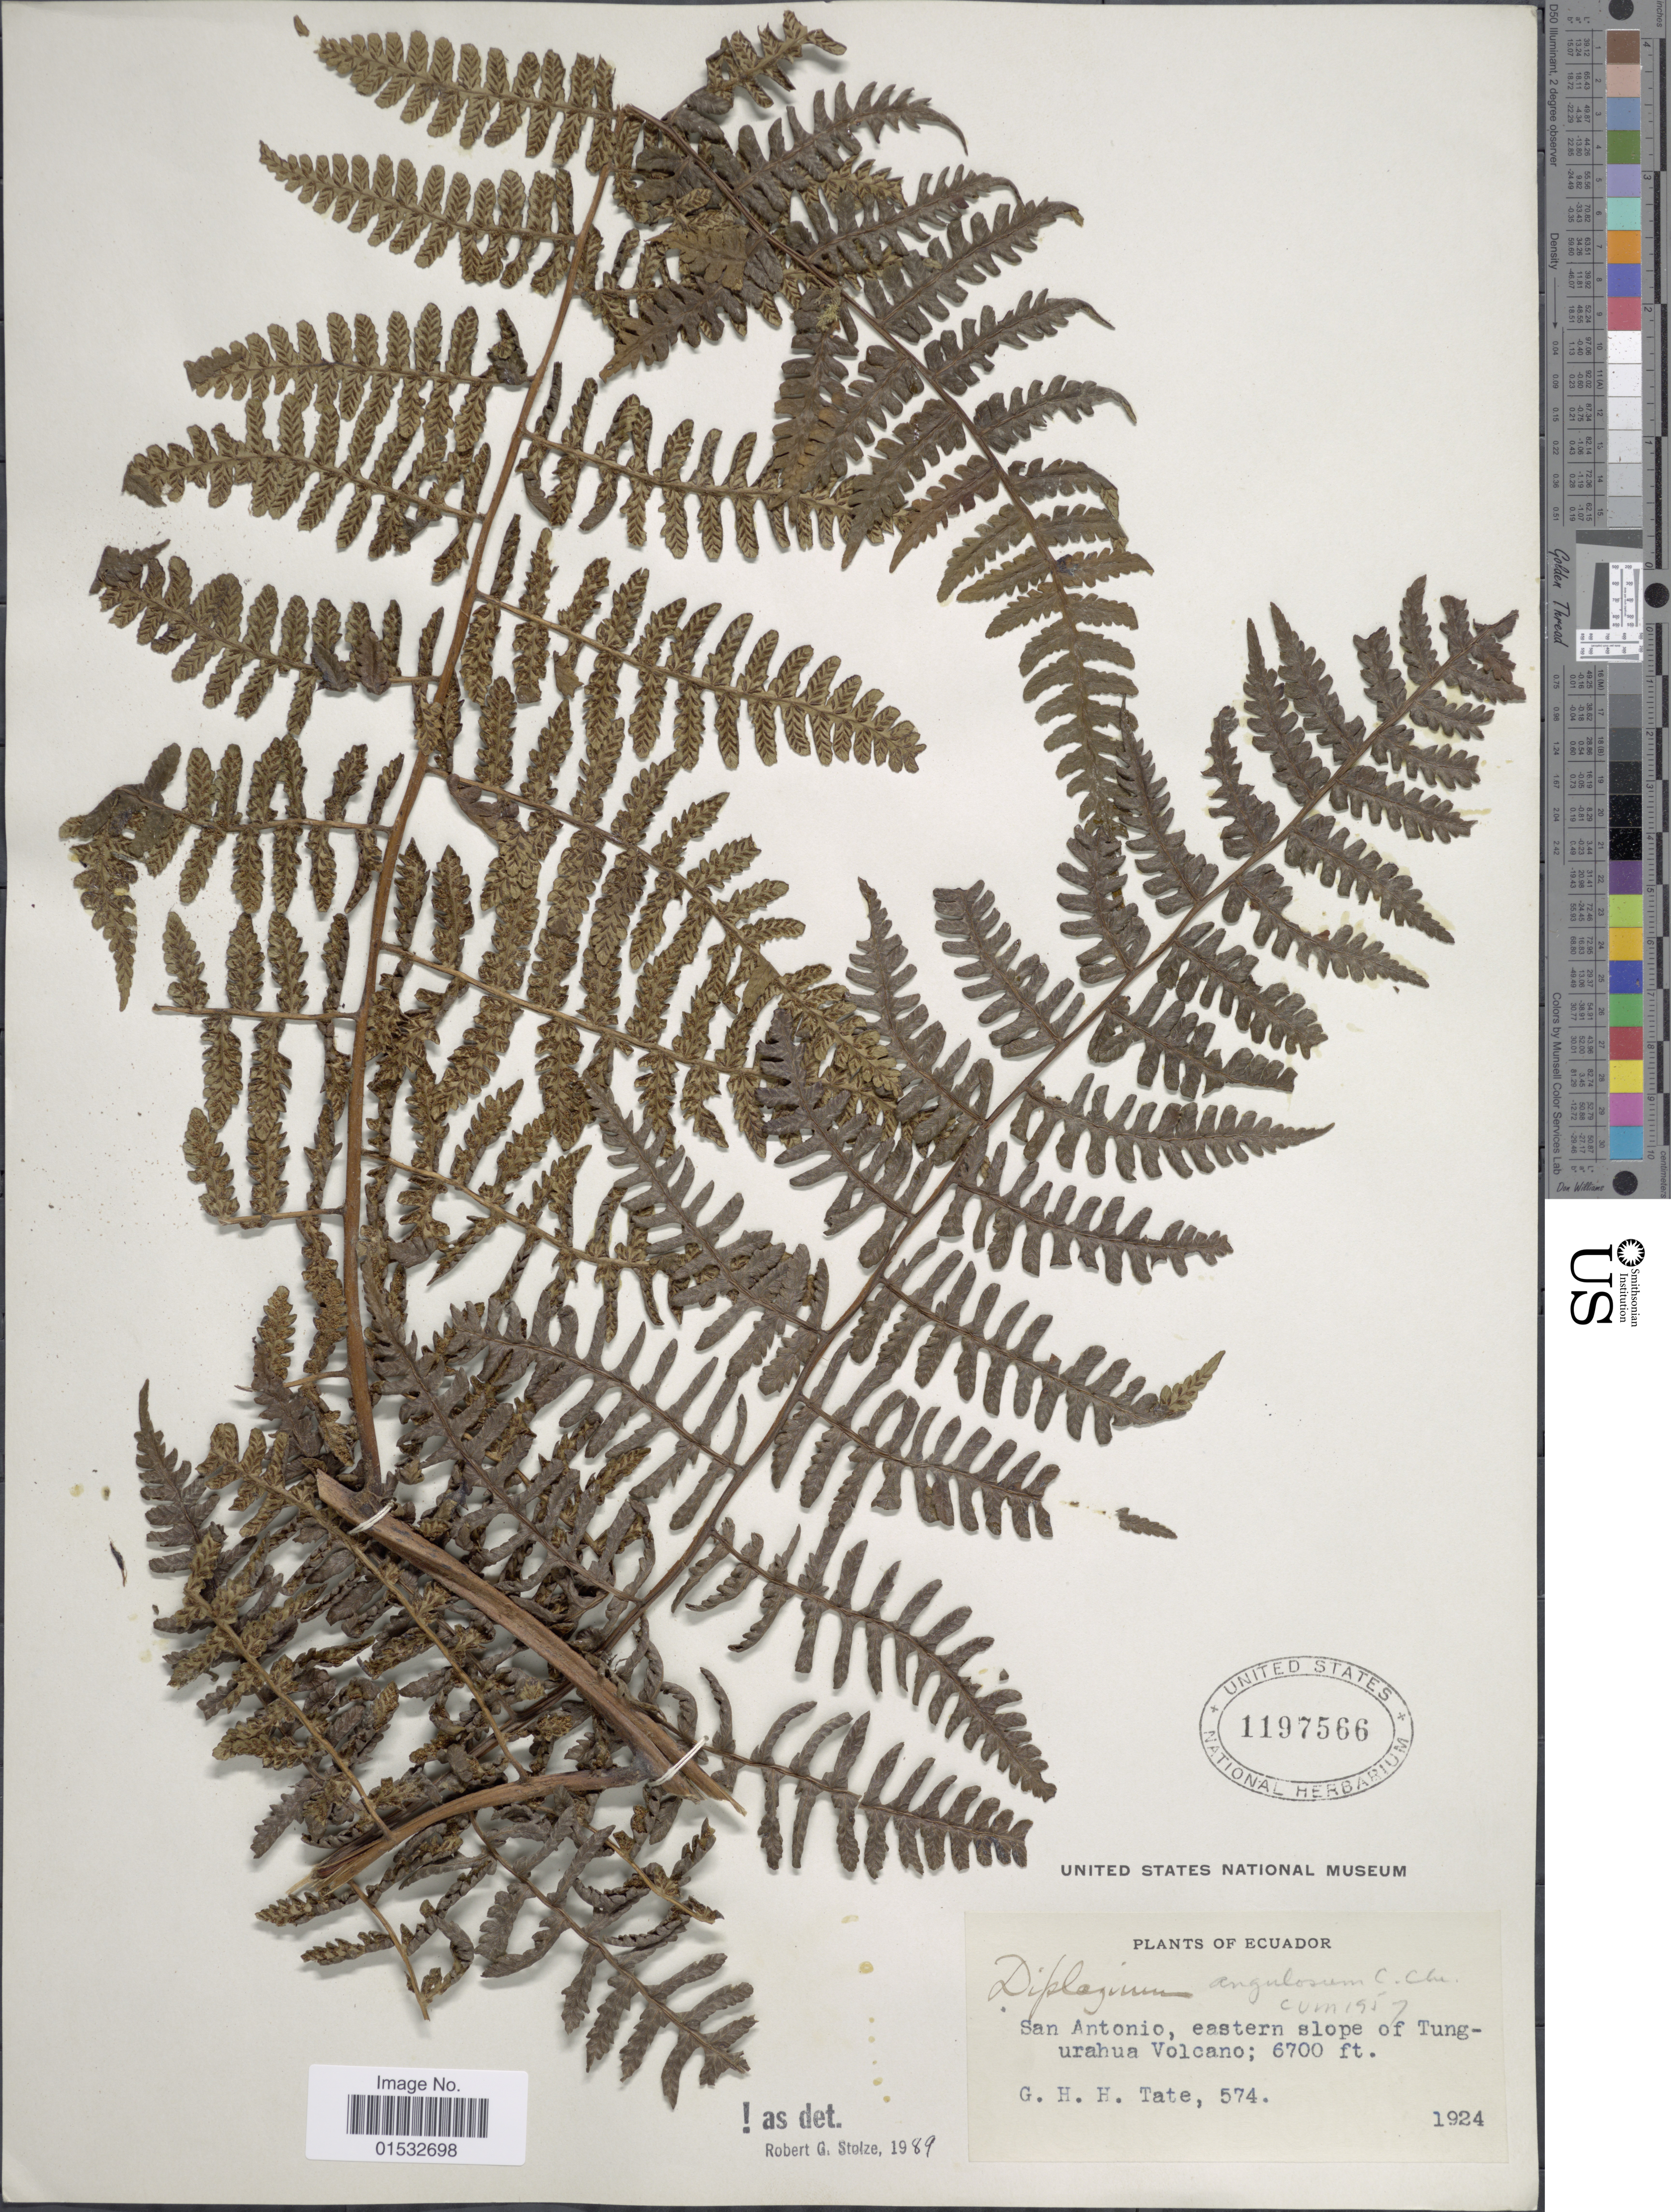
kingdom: Plantae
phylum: Tracheophyta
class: Polypodiopsida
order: Polypodiales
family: Athyriaceae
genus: Diplazium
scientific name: Diplazium angulosum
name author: C. Chr.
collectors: G. H. H.Tate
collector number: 574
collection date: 1924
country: Ecuador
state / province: Tungurahua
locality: San Antonio, eastern slope of Tungurahua Volcano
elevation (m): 2042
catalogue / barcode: US 1197566